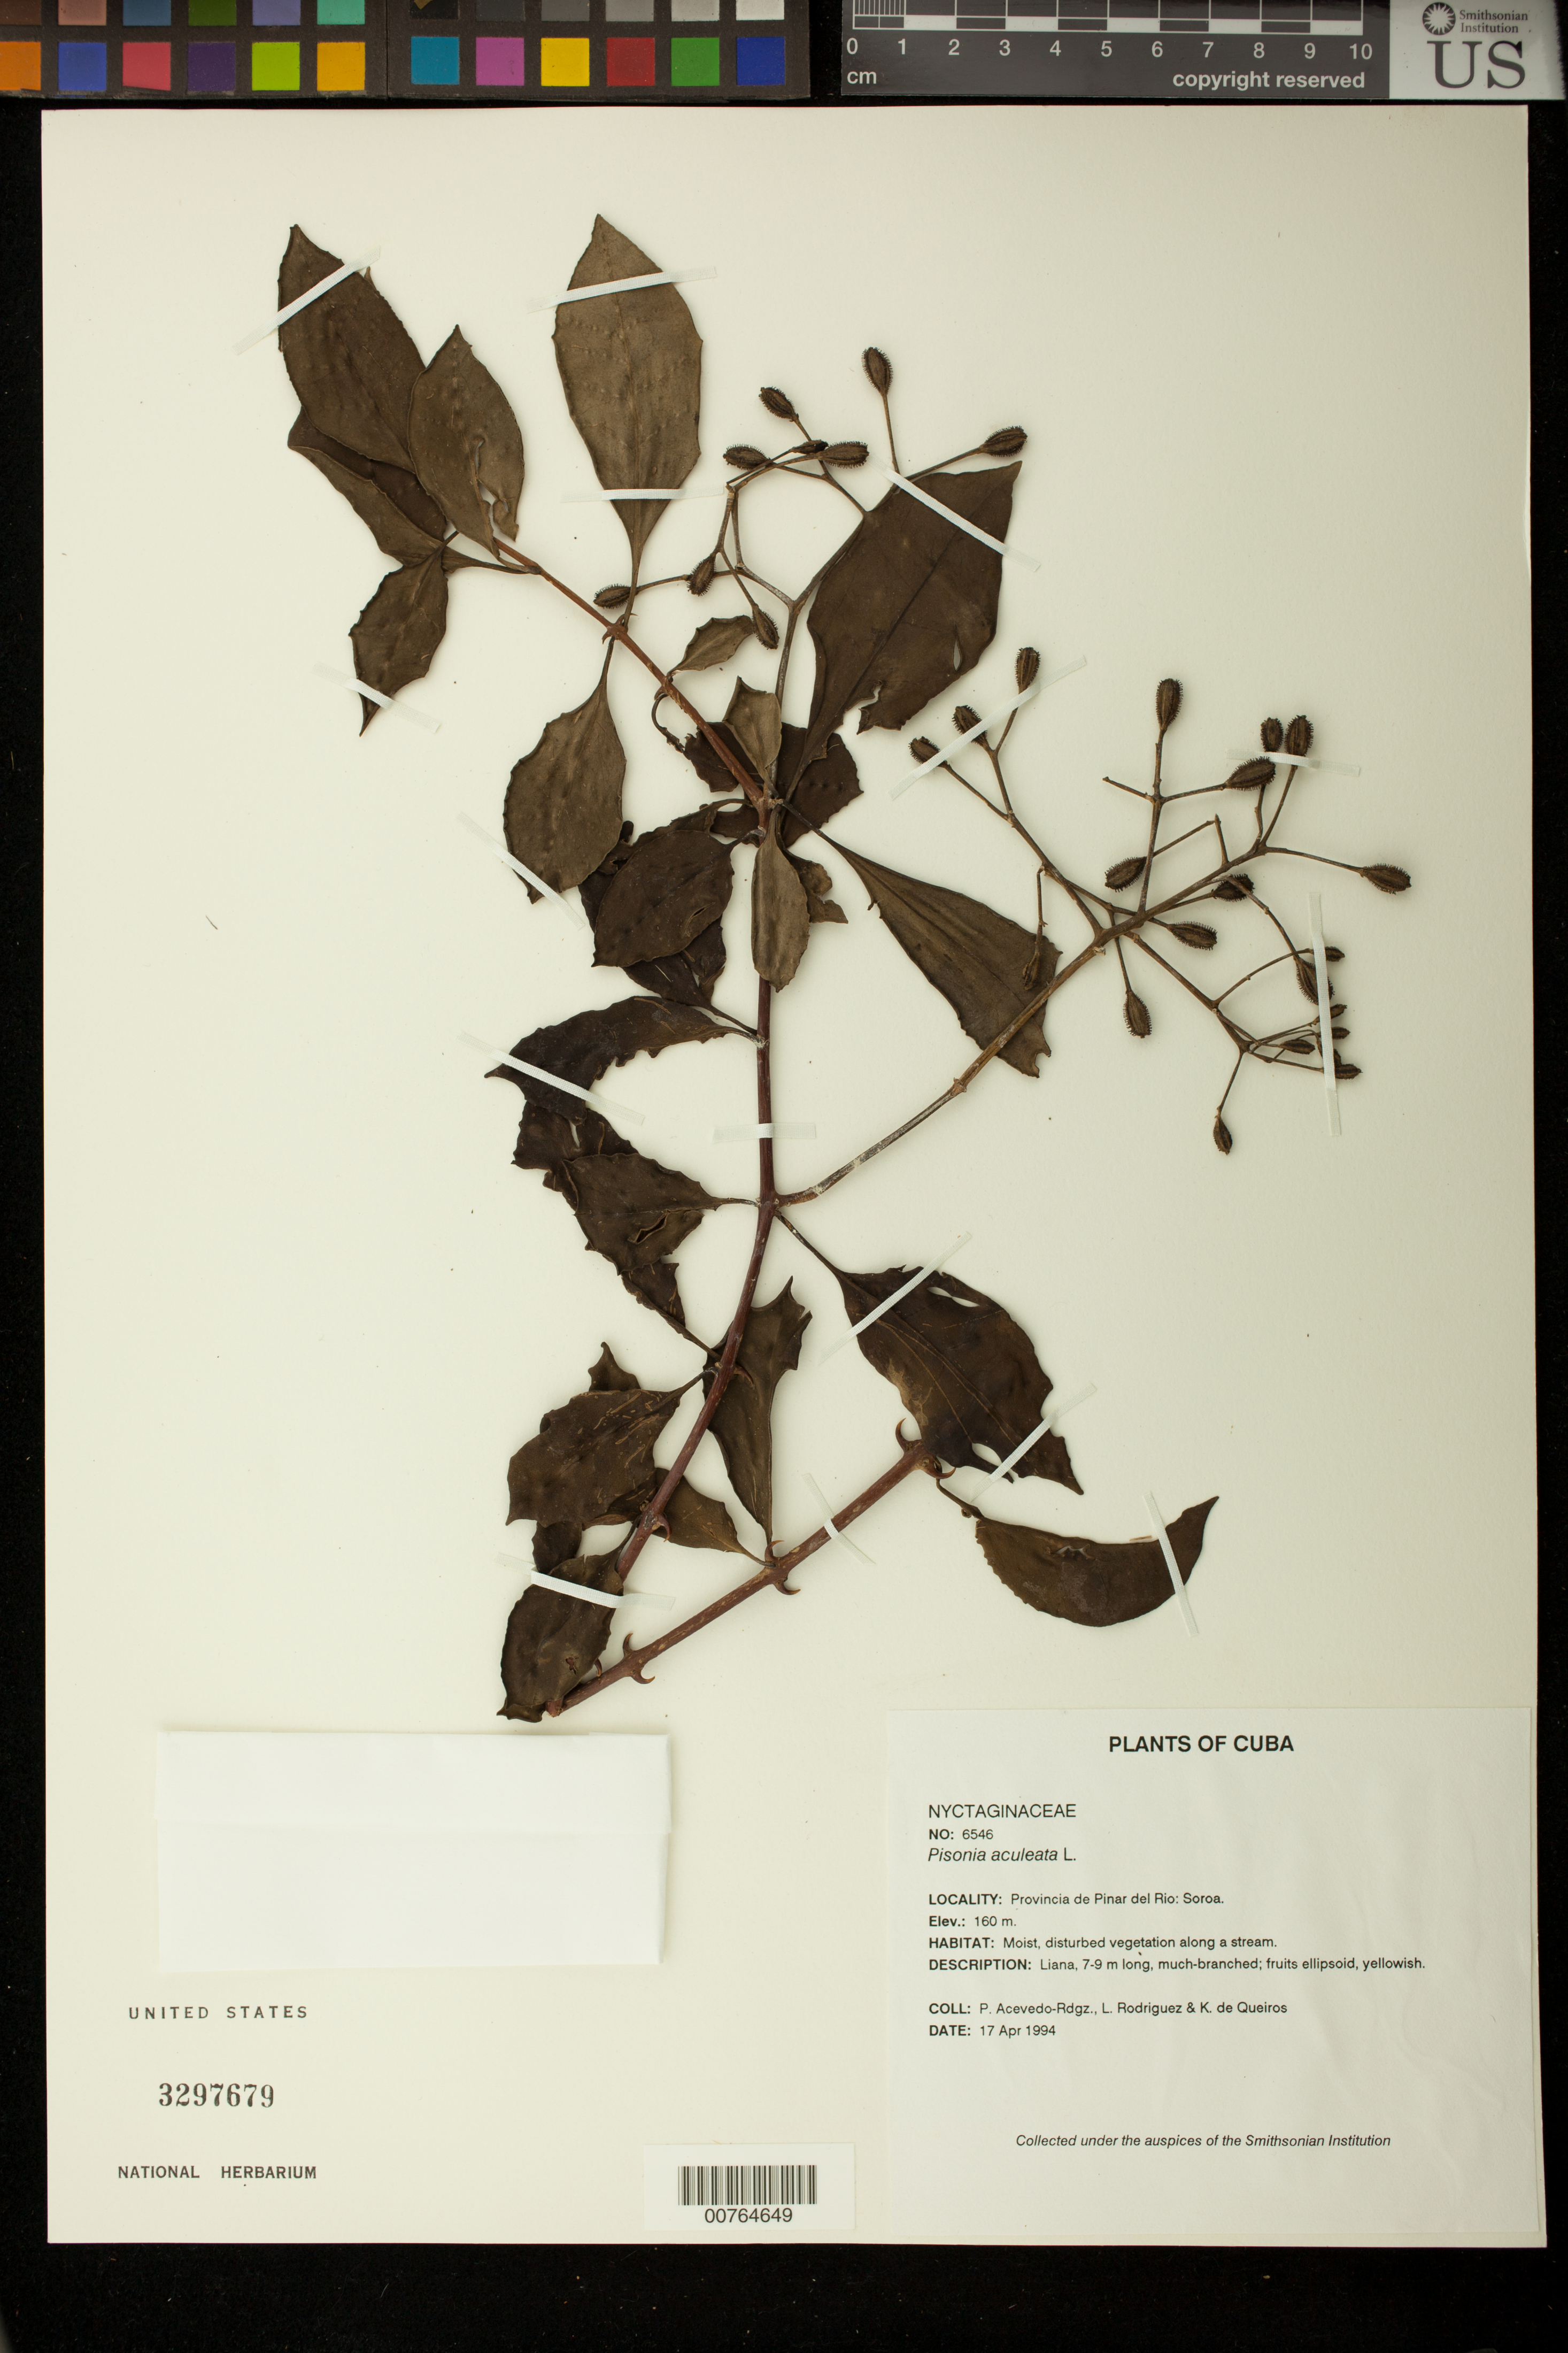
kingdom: Plantae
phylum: Tracheophyta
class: Magnoliopsida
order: Caryophyllales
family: Nyctaginaceae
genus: Pisonia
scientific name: Pisonia aculeata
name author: L.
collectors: P. Acevedo-Rodr., L. Rodriguez & K. De Queiroz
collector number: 6546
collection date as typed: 17 Apr 1994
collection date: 1994-04-17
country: Cuba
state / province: Pinar del Rio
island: Cuba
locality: Provincia de Pinar del Río; Soroa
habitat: Moist, disturbed vegetation along a stream.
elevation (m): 160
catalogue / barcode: US 3297679